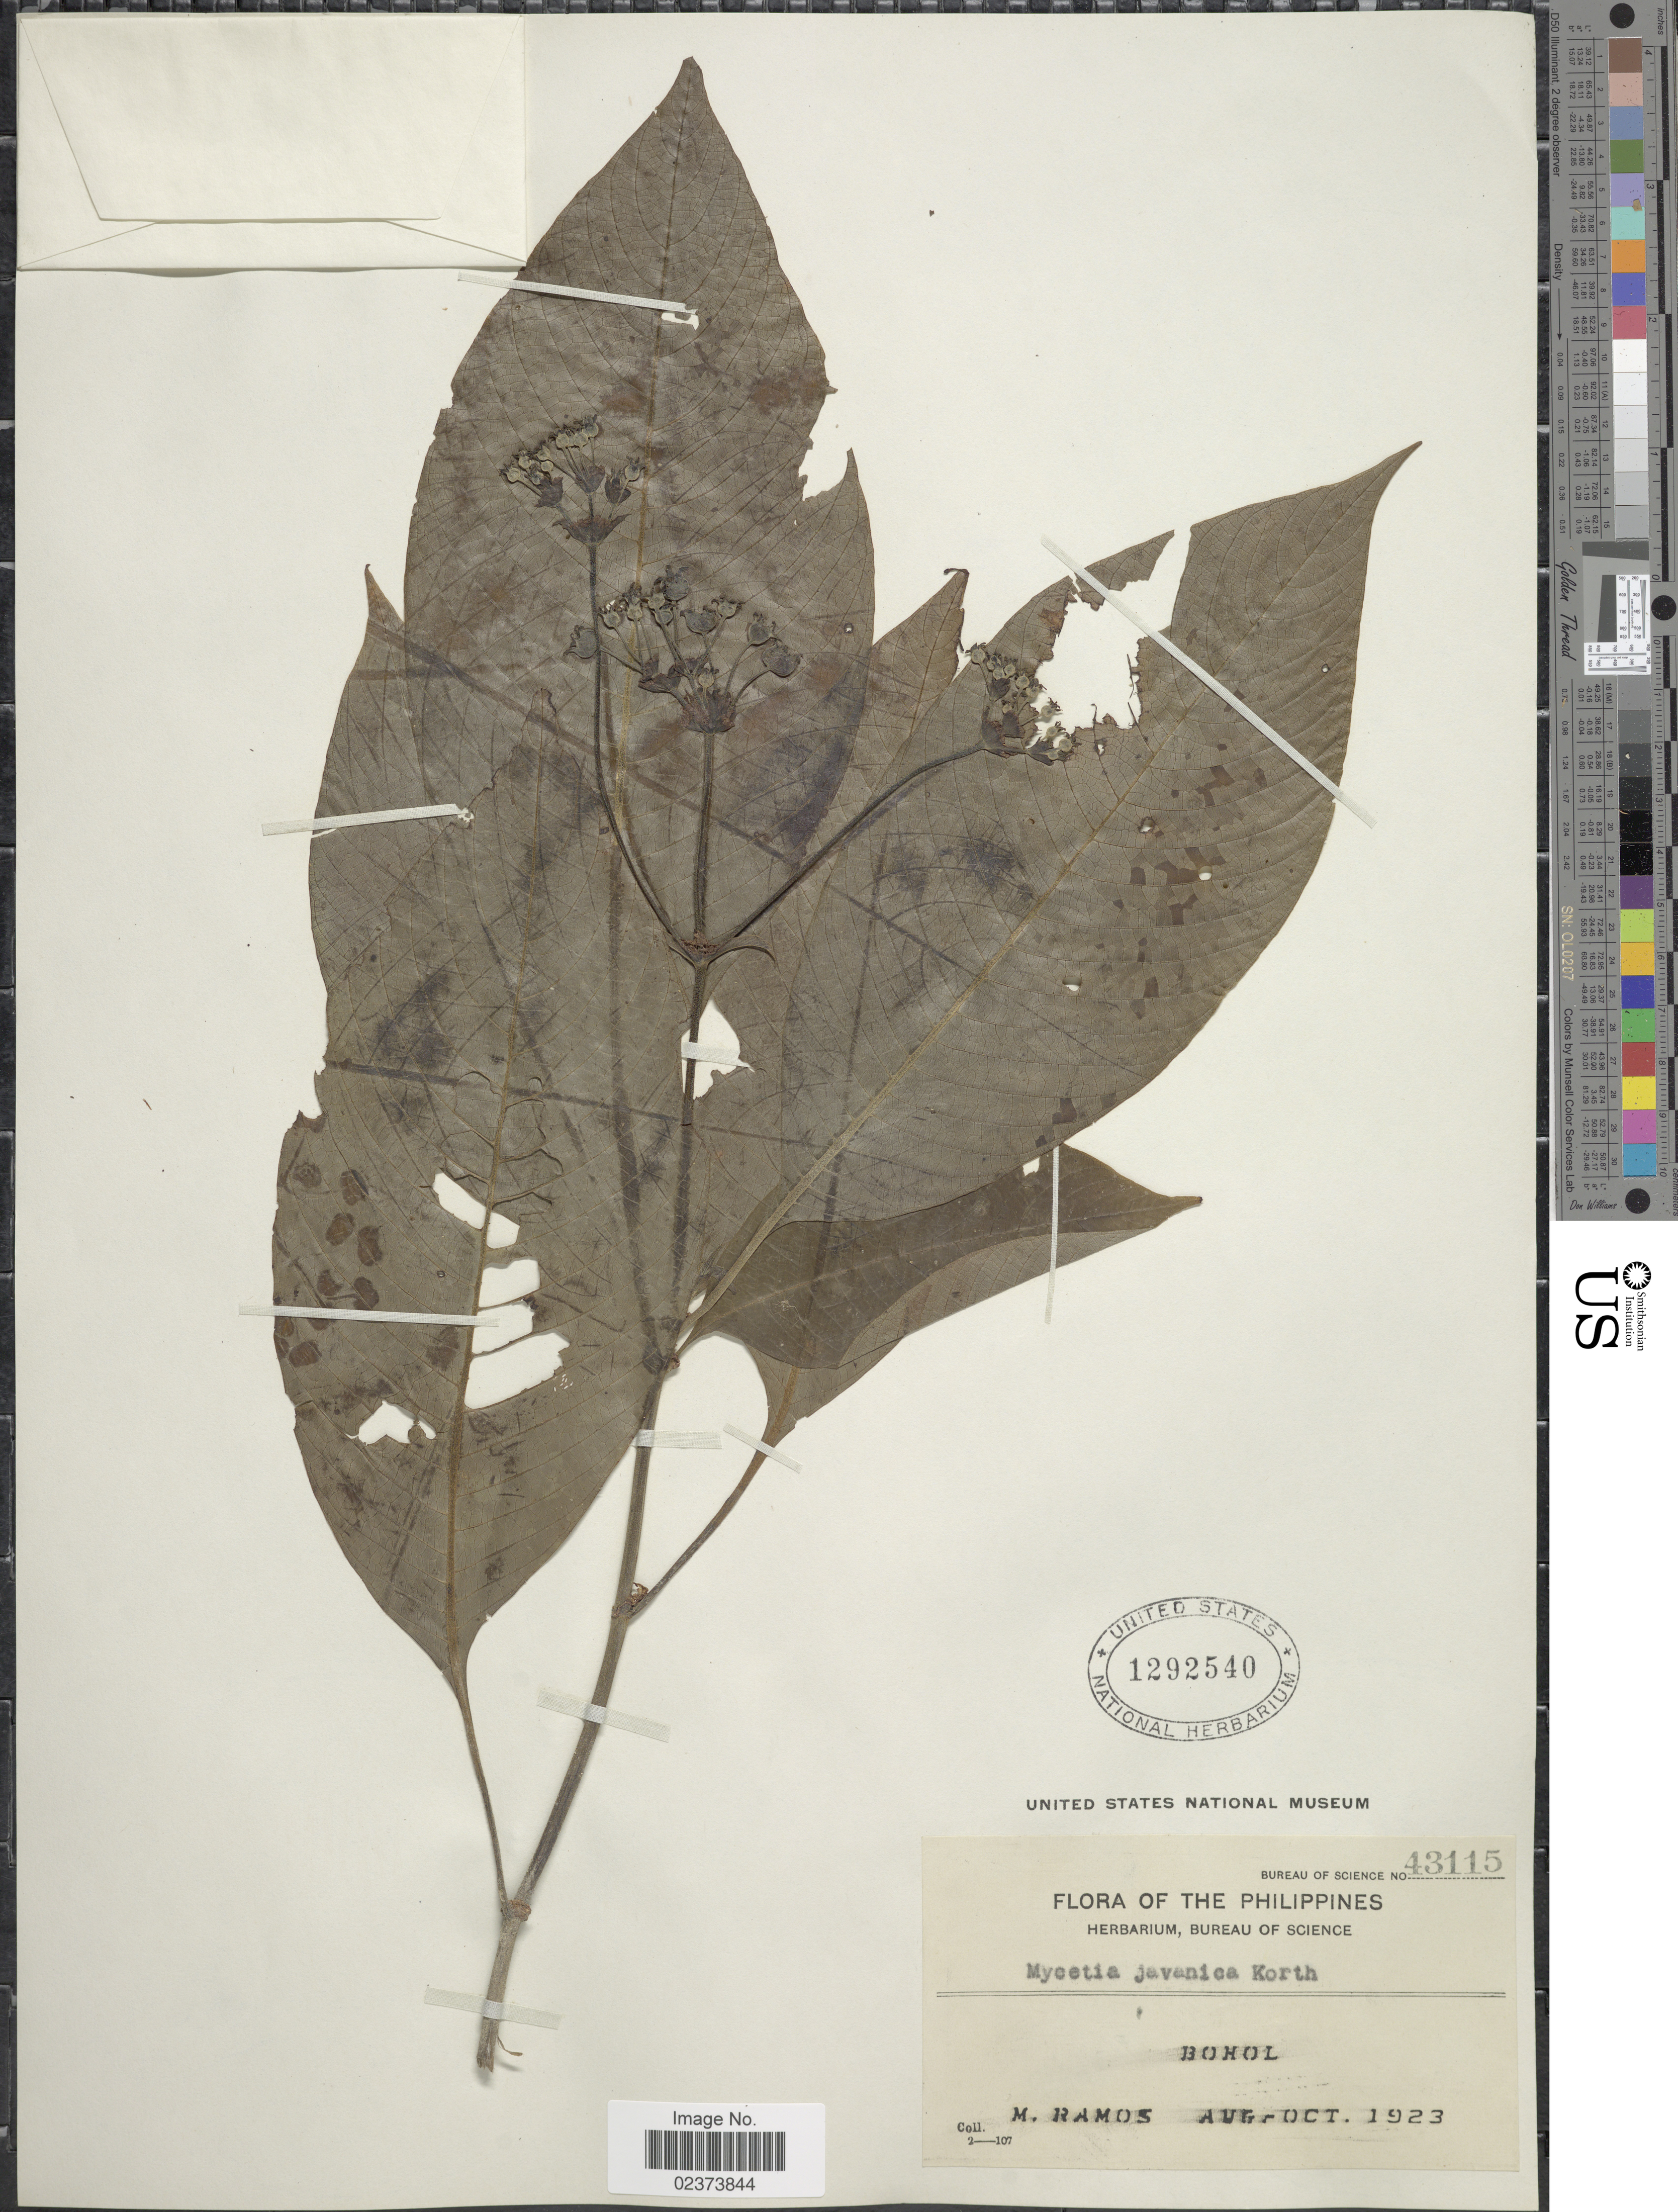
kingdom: Plantae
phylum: Tracheophyta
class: Magnoliopsida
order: Gentianales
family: Rubiaceae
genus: Mycetia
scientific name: Mycetia javanica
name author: (Blume) Reinw. ex Korth.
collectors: M. Ramos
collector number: Bureau of Science 43115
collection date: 1923-08/1923-10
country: Philippines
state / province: Central Visayas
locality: Bohol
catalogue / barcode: US 1292540